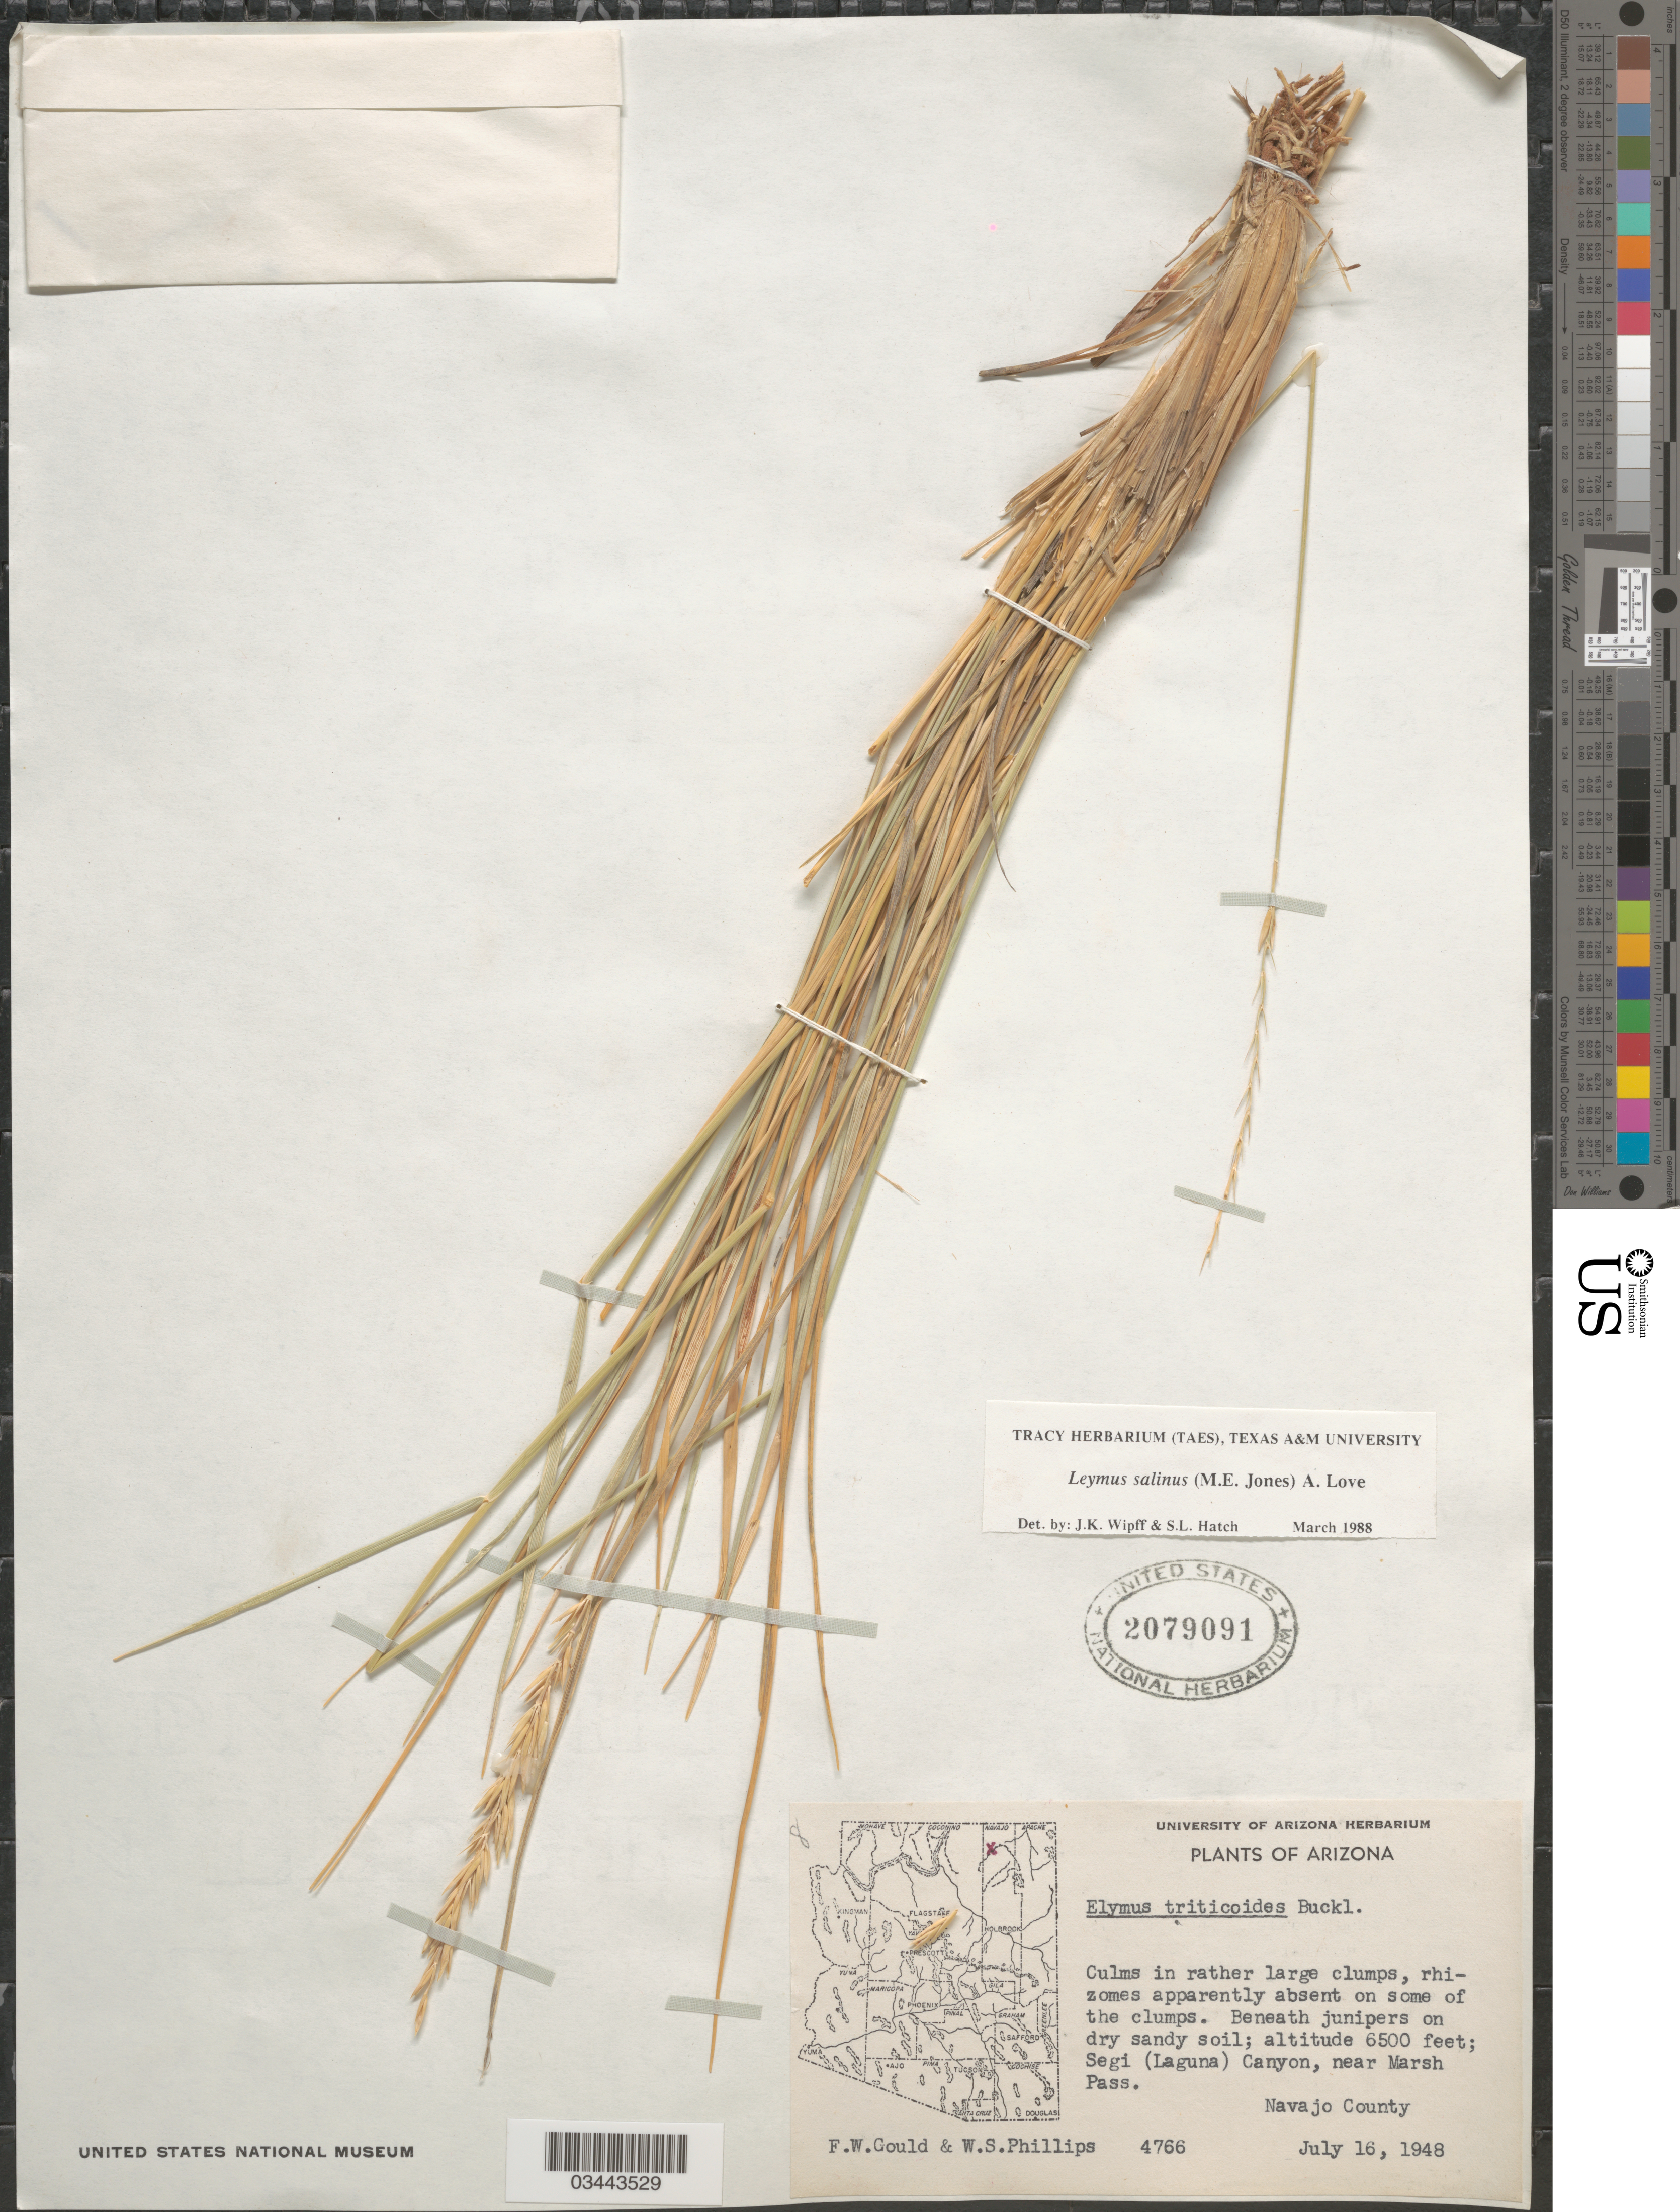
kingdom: Plantae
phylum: Tracheophyta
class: Liliopsida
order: Poales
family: Poaceae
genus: Leymus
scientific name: Leymus salina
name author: (M.E. Jones) Á. Löve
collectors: F. W. Gould & W. S. Phillips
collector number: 4766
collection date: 1948-07-16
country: United States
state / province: Arizona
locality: Segi (Laguna) Canyon, near Marsh Pass. Navajo County.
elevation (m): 1981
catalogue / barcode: US 2079091